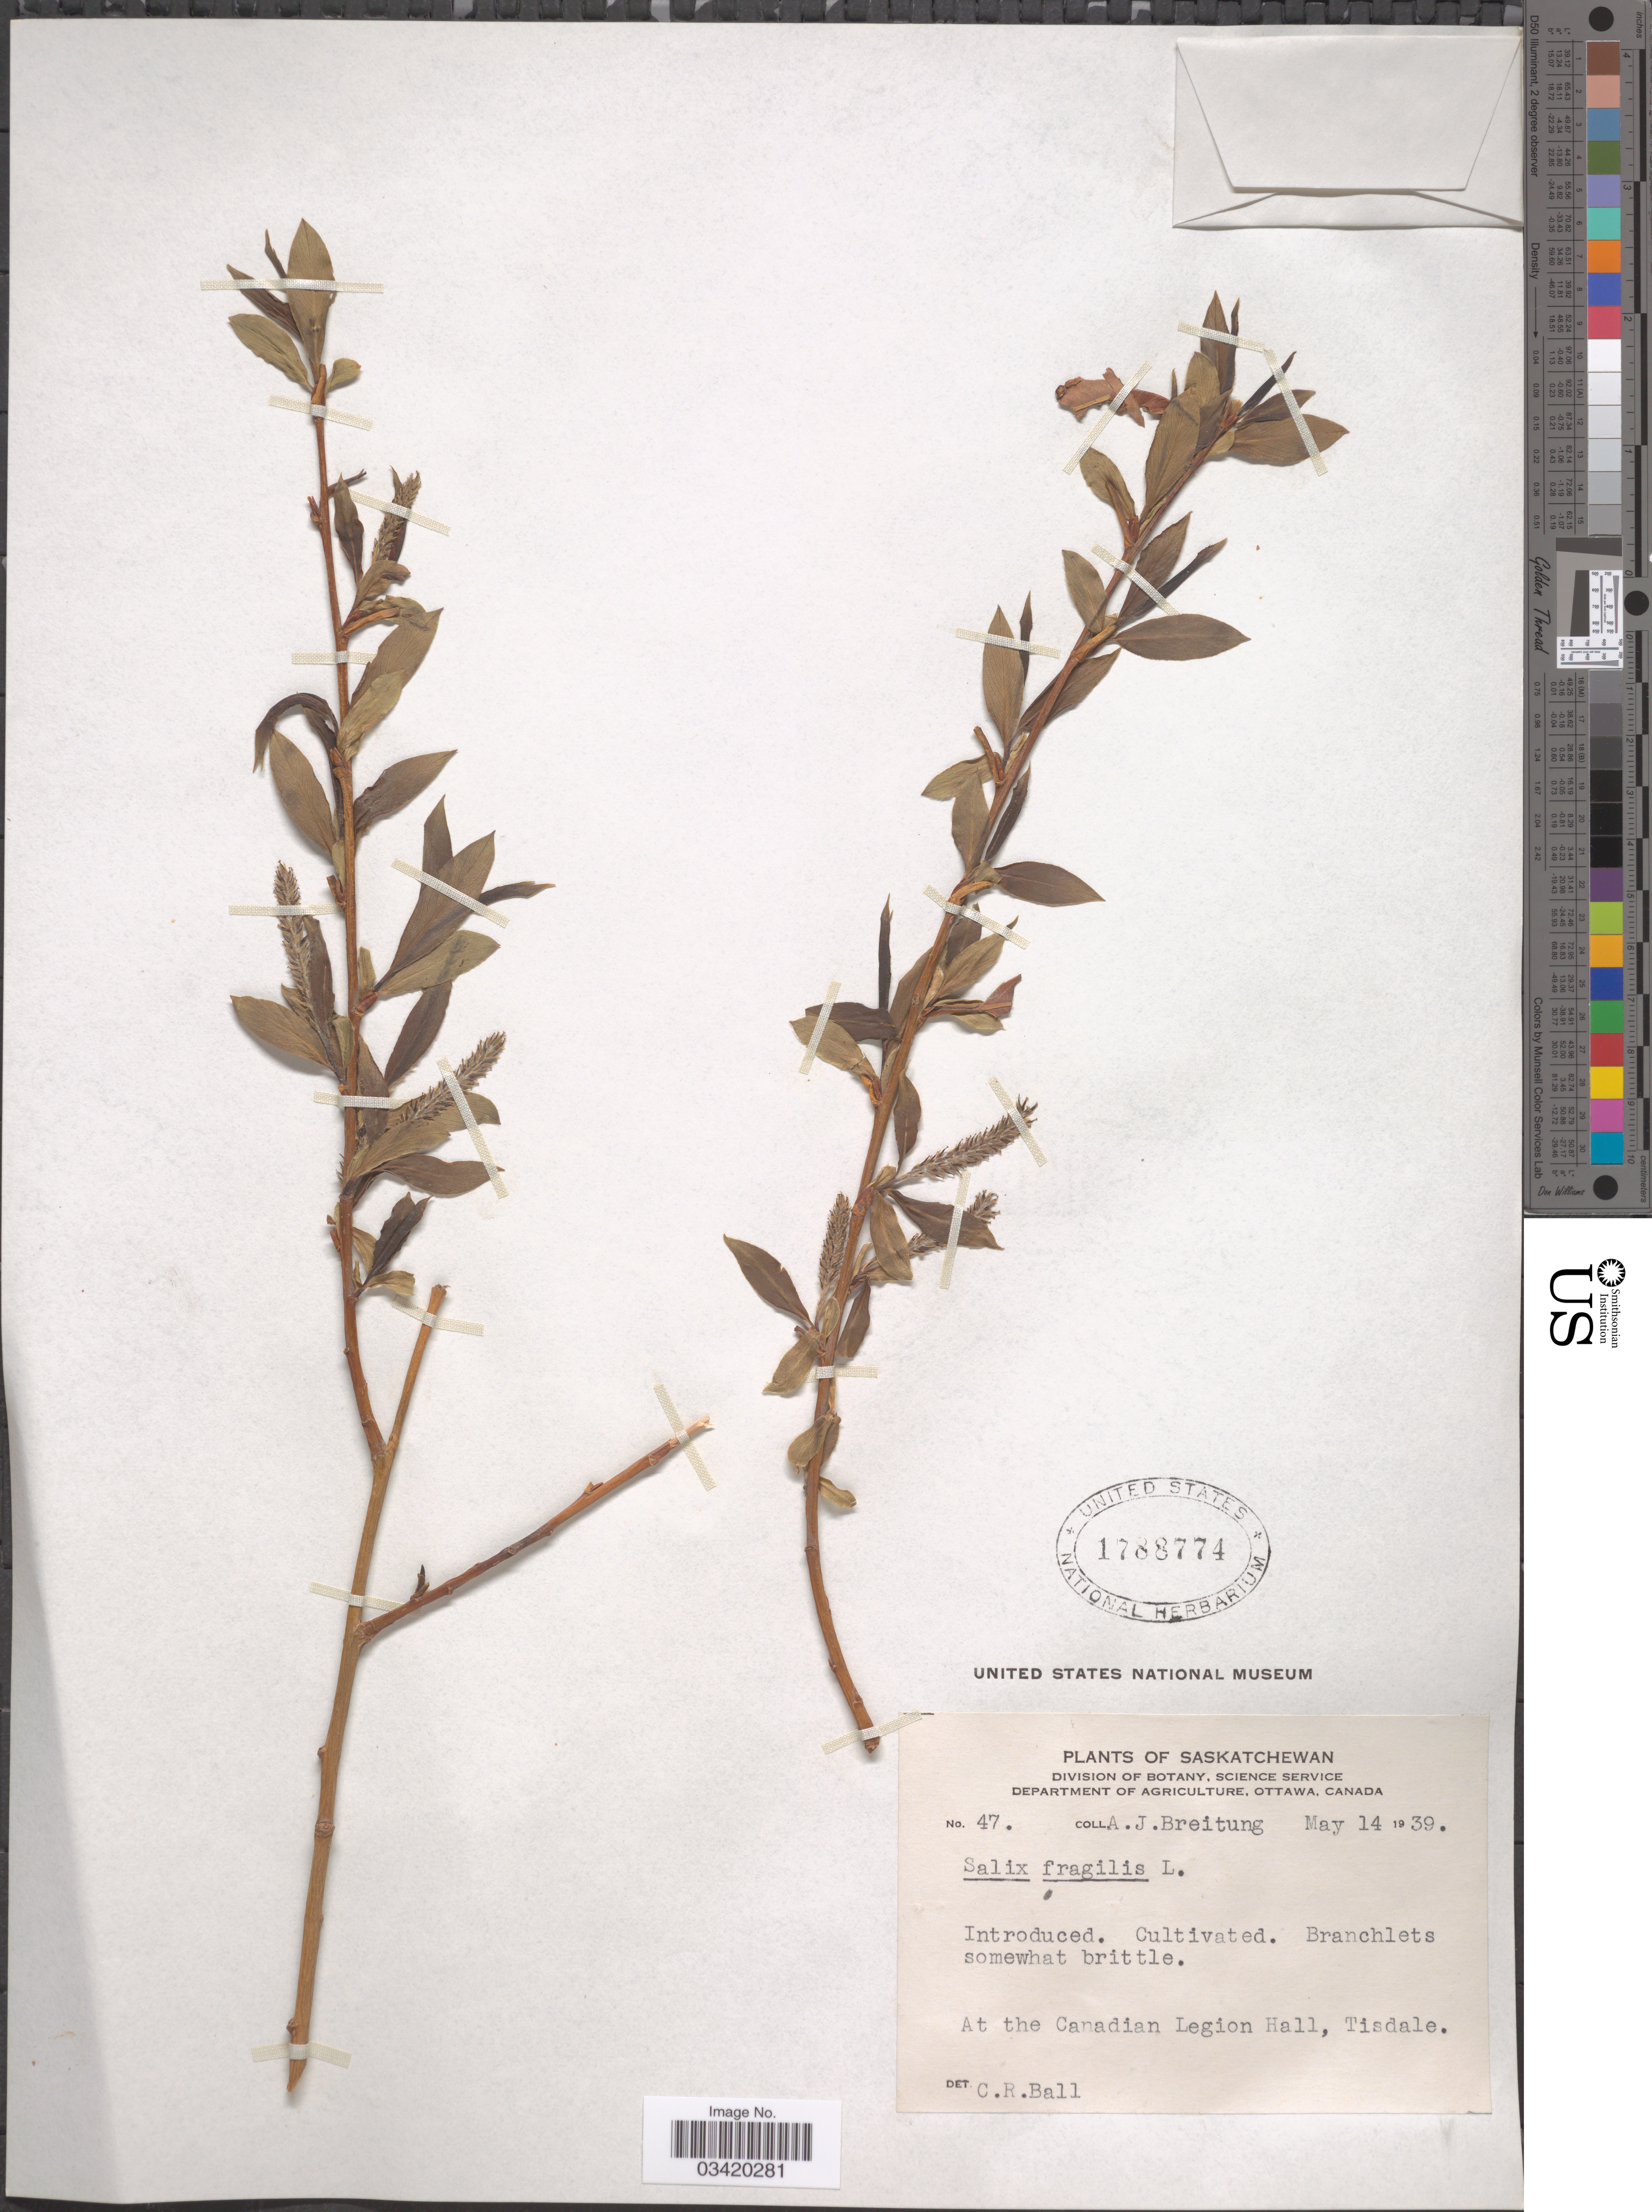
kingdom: Plantae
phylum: Tracheophyta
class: Magnoliopsida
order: Malpighiales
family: Salicaceae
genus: Salix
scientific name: Salix fragilis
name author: L.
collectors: A. Breitung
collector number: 47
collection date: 1939-05-14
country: Canada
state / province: Saskatchewan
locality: At the Canadian Legion Hall, Tisdale.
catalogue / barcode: US 1788774